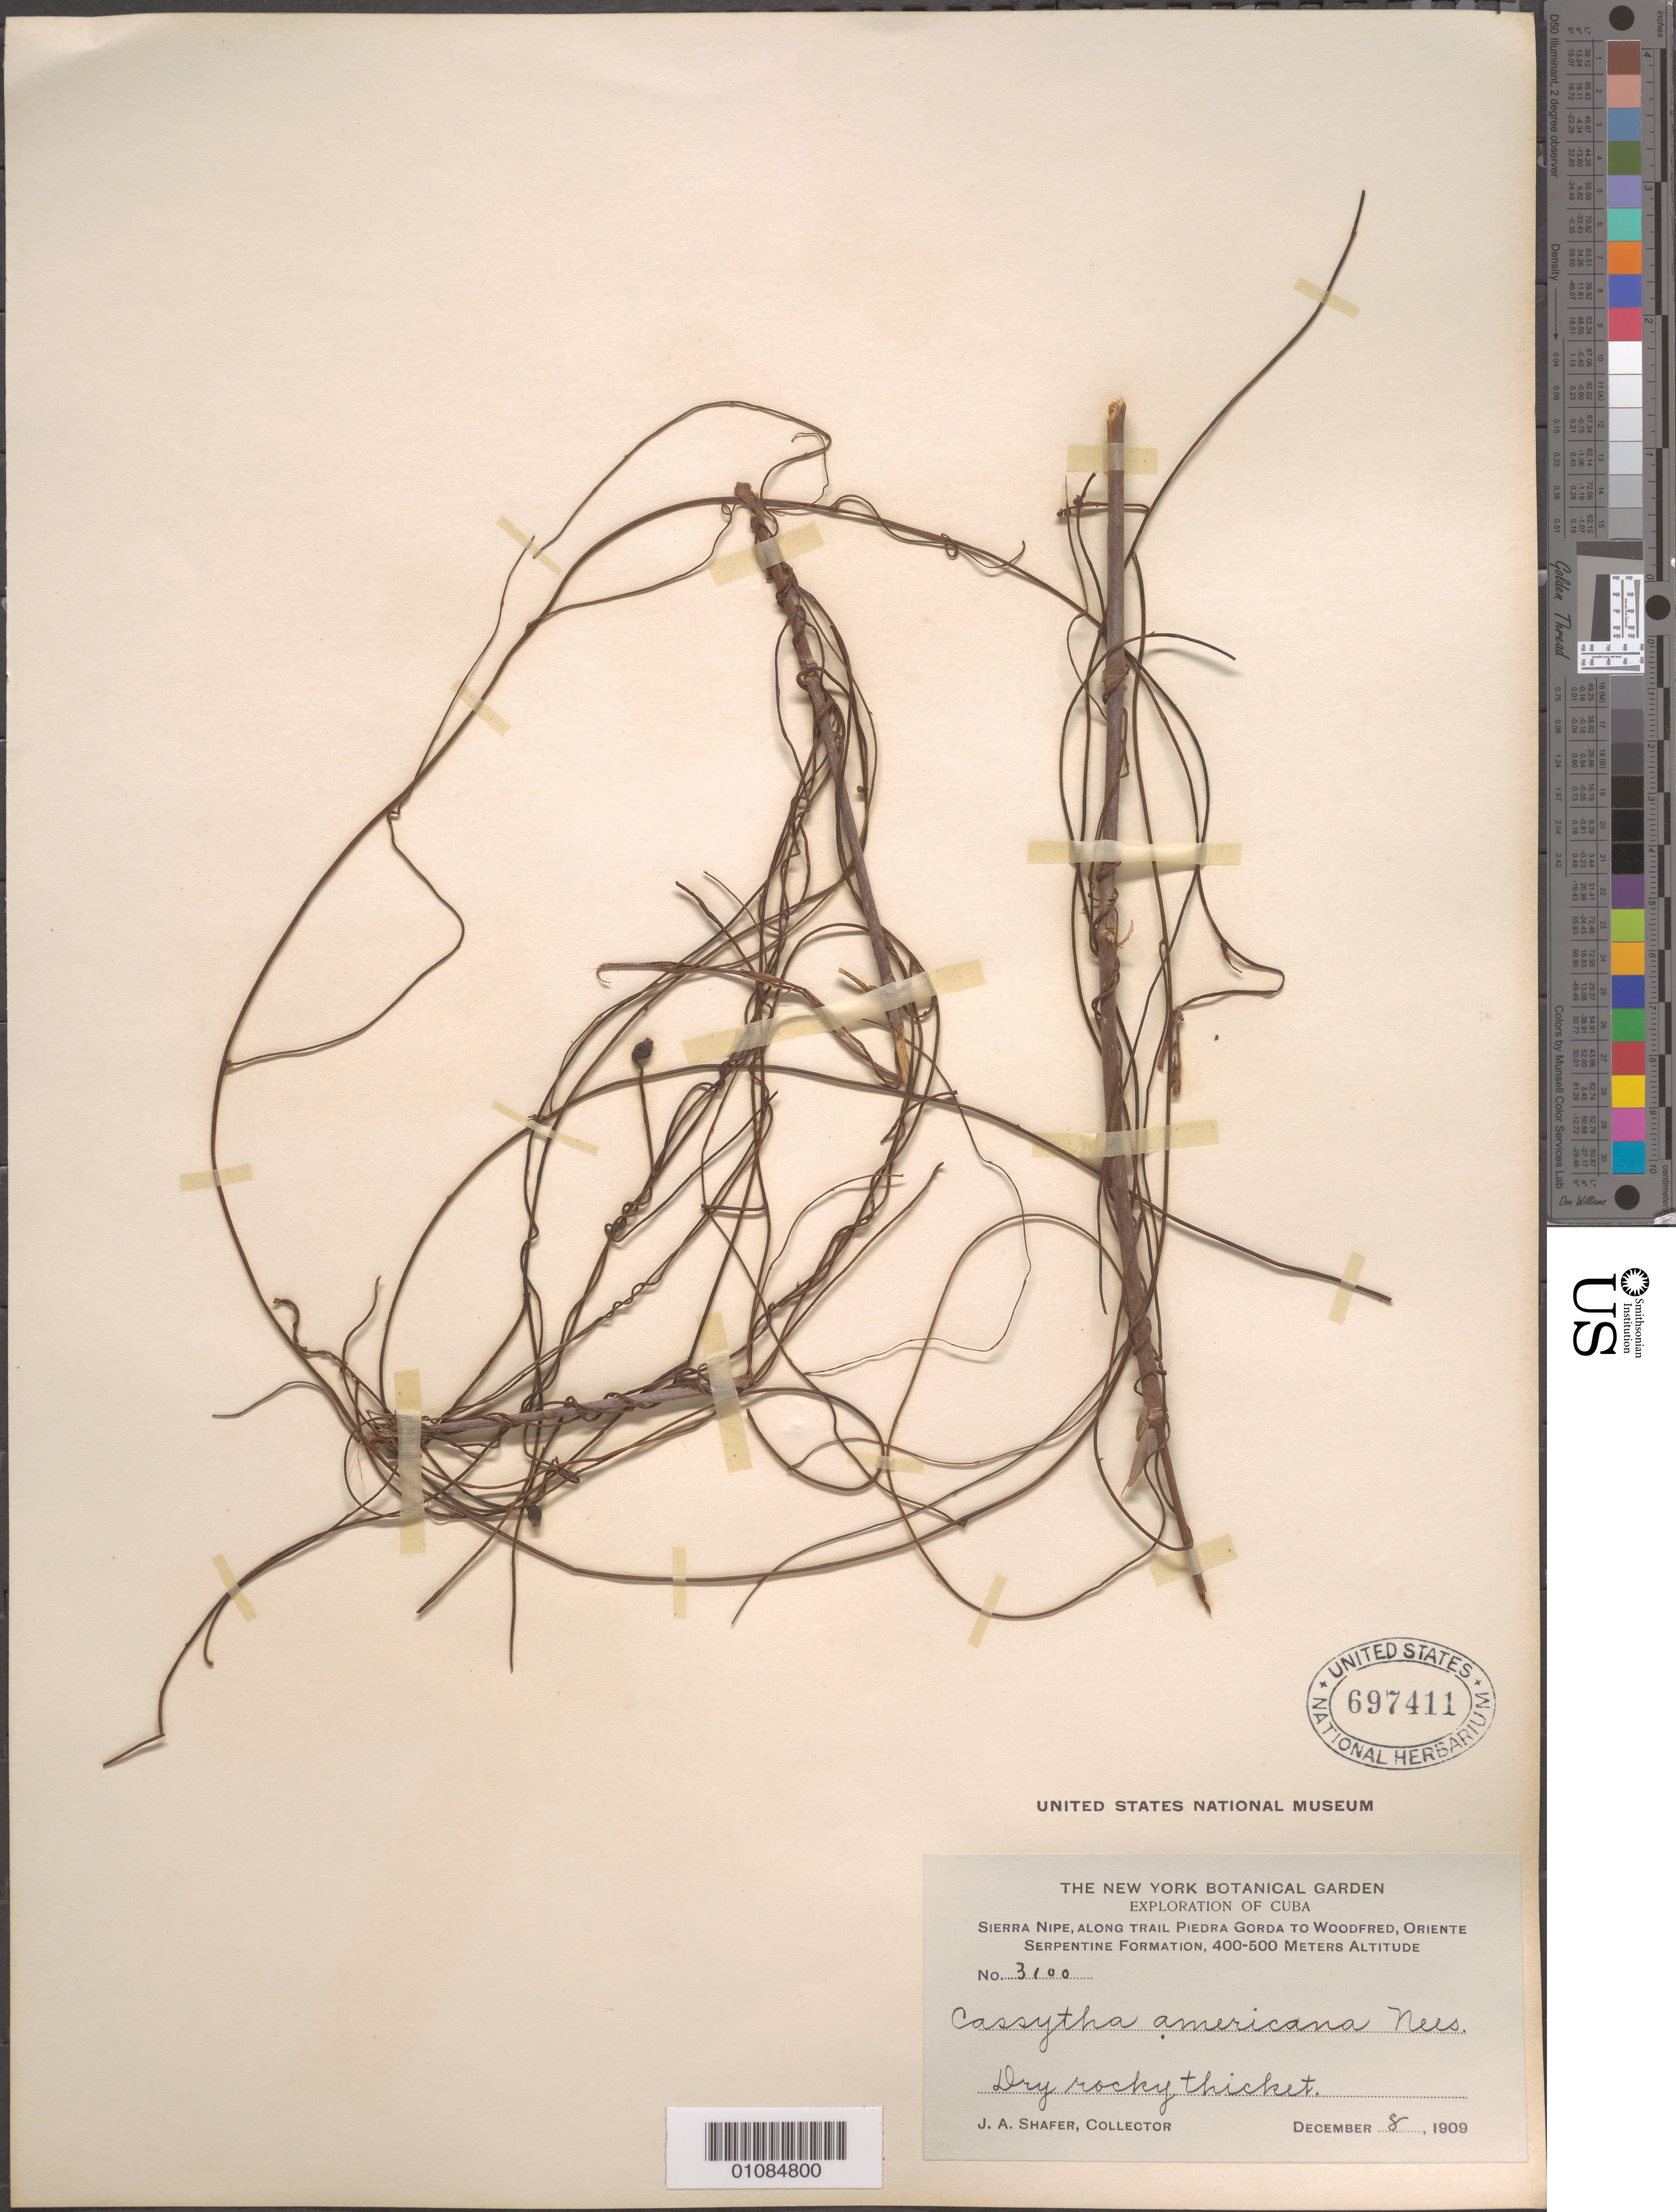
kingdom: Plantae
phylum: Tracheophyta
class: Magnoliopsida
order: Laurales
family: Lauraceae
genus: Cassytha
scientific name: Cassytha filiformis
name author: L.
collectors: J. A. Shafer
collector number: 3100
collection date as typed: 08 Dec 1909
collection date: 1909-12-08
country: Cuba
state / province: Holguín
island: Cuba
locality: Sierra Nipe, along trail Piedra Gorda to Woodfred, Oriente Serpentine formation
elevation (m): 400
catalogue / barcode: US 697411